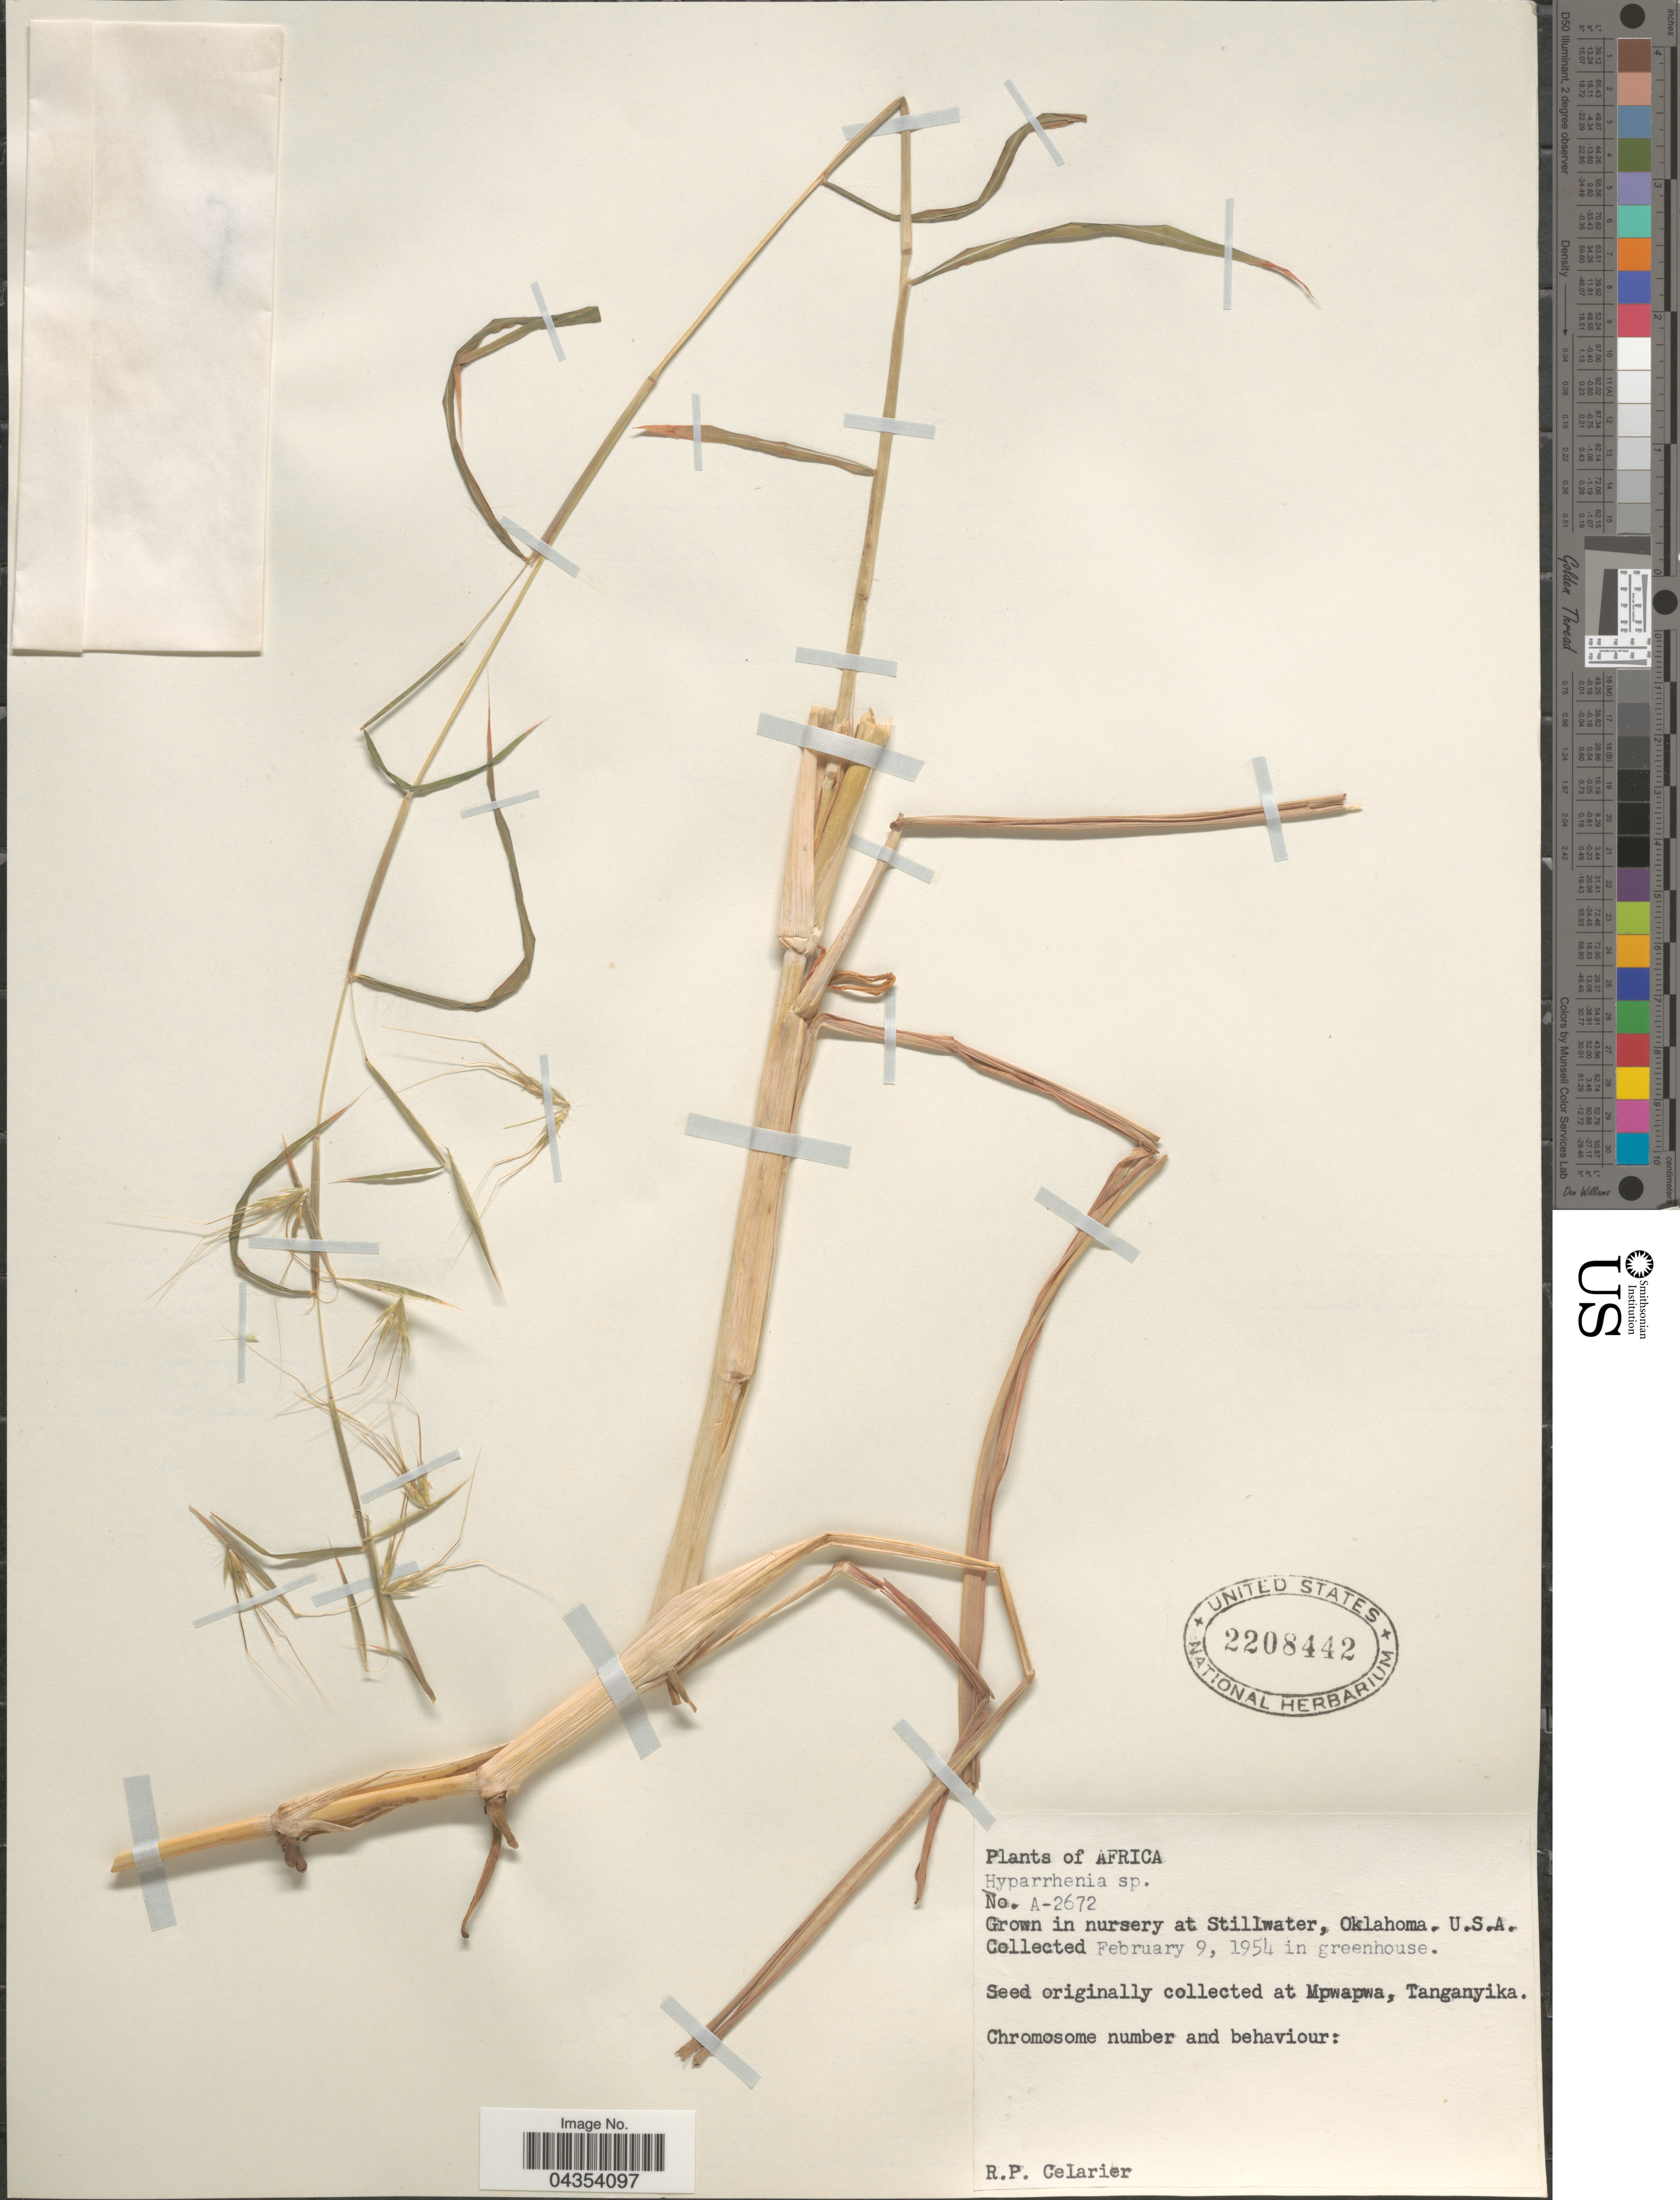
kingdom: Plantae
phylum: Tracheophyta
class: Liliopsida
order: Poales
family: Poaceae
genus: Hyparrhenia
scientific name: Hyparrhenia sp.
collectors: R. Celarier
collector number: A-2672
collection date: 1954-02-09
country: United States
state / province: Oklahoma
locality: Grown in nursery at Stillwater, Oklahoma, U.S.A.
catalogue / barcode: US 2208442